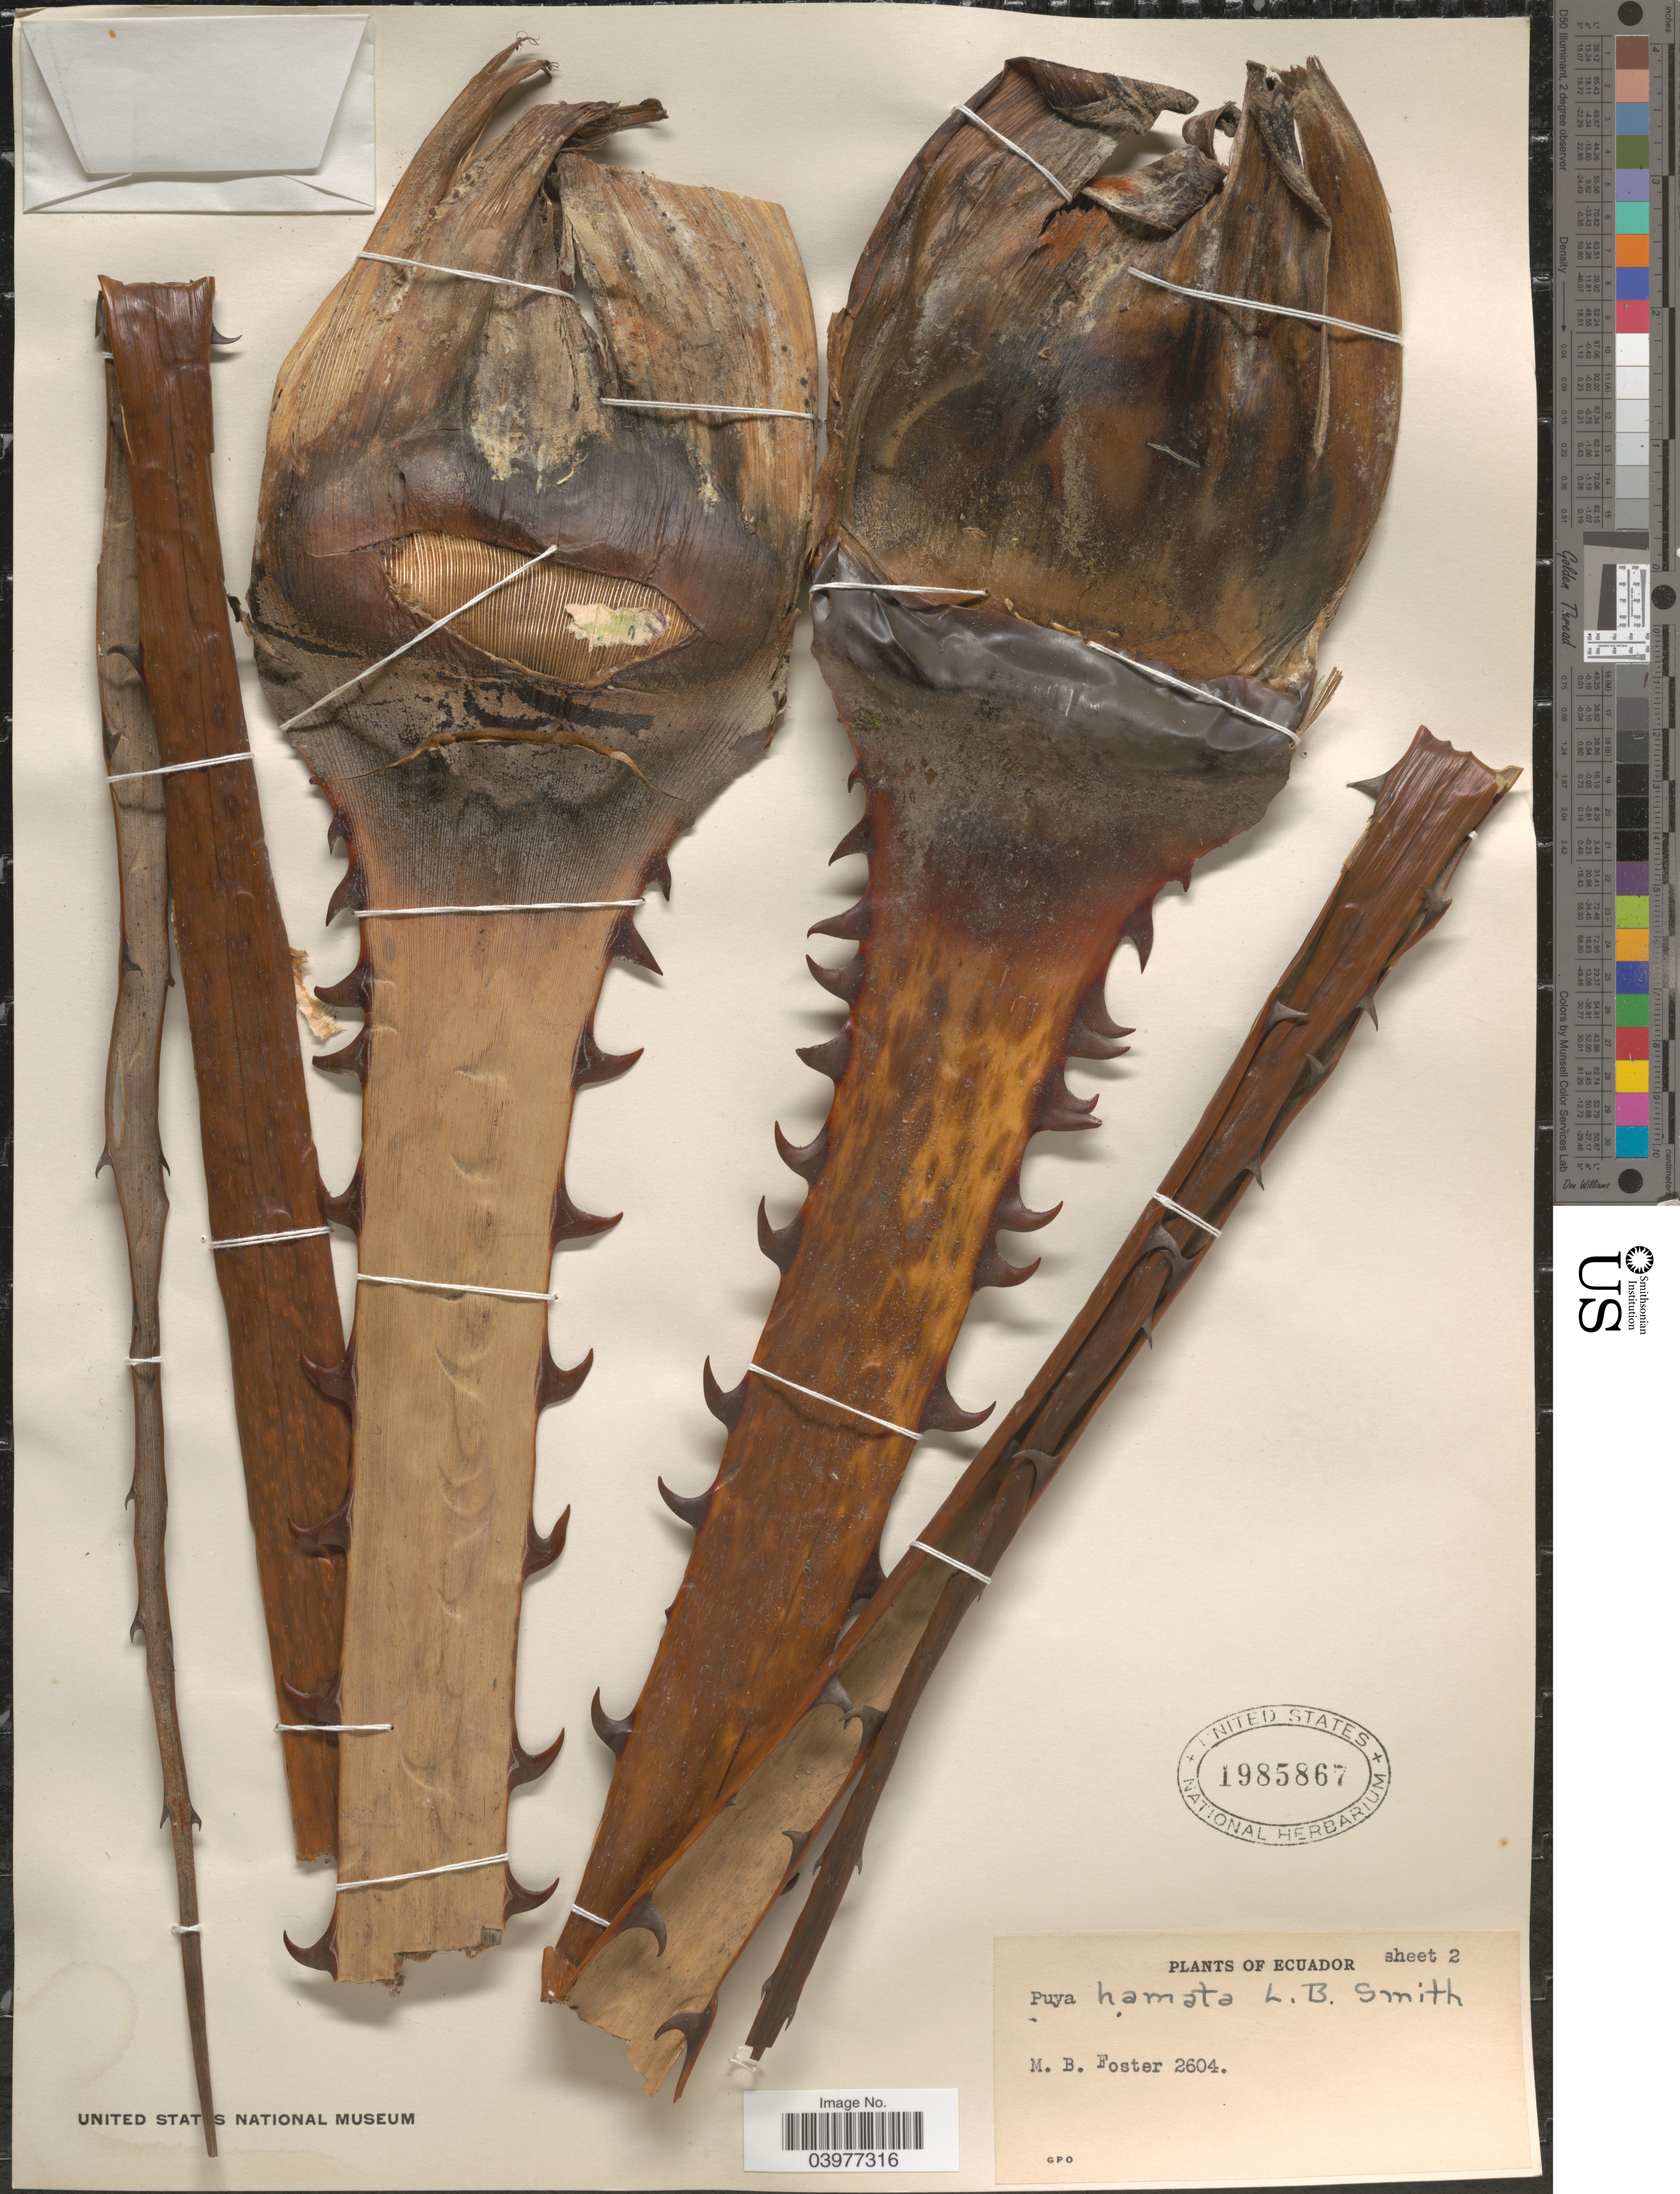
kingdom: Plantae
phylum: Tracheophyta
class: Liliopsida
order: Poales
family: Bromeliaceae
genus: Puya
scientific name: Puya hamata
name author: L.B. Sm.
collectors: M. B. Foster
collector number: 2604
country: Ecuador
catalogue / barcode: US 1985867